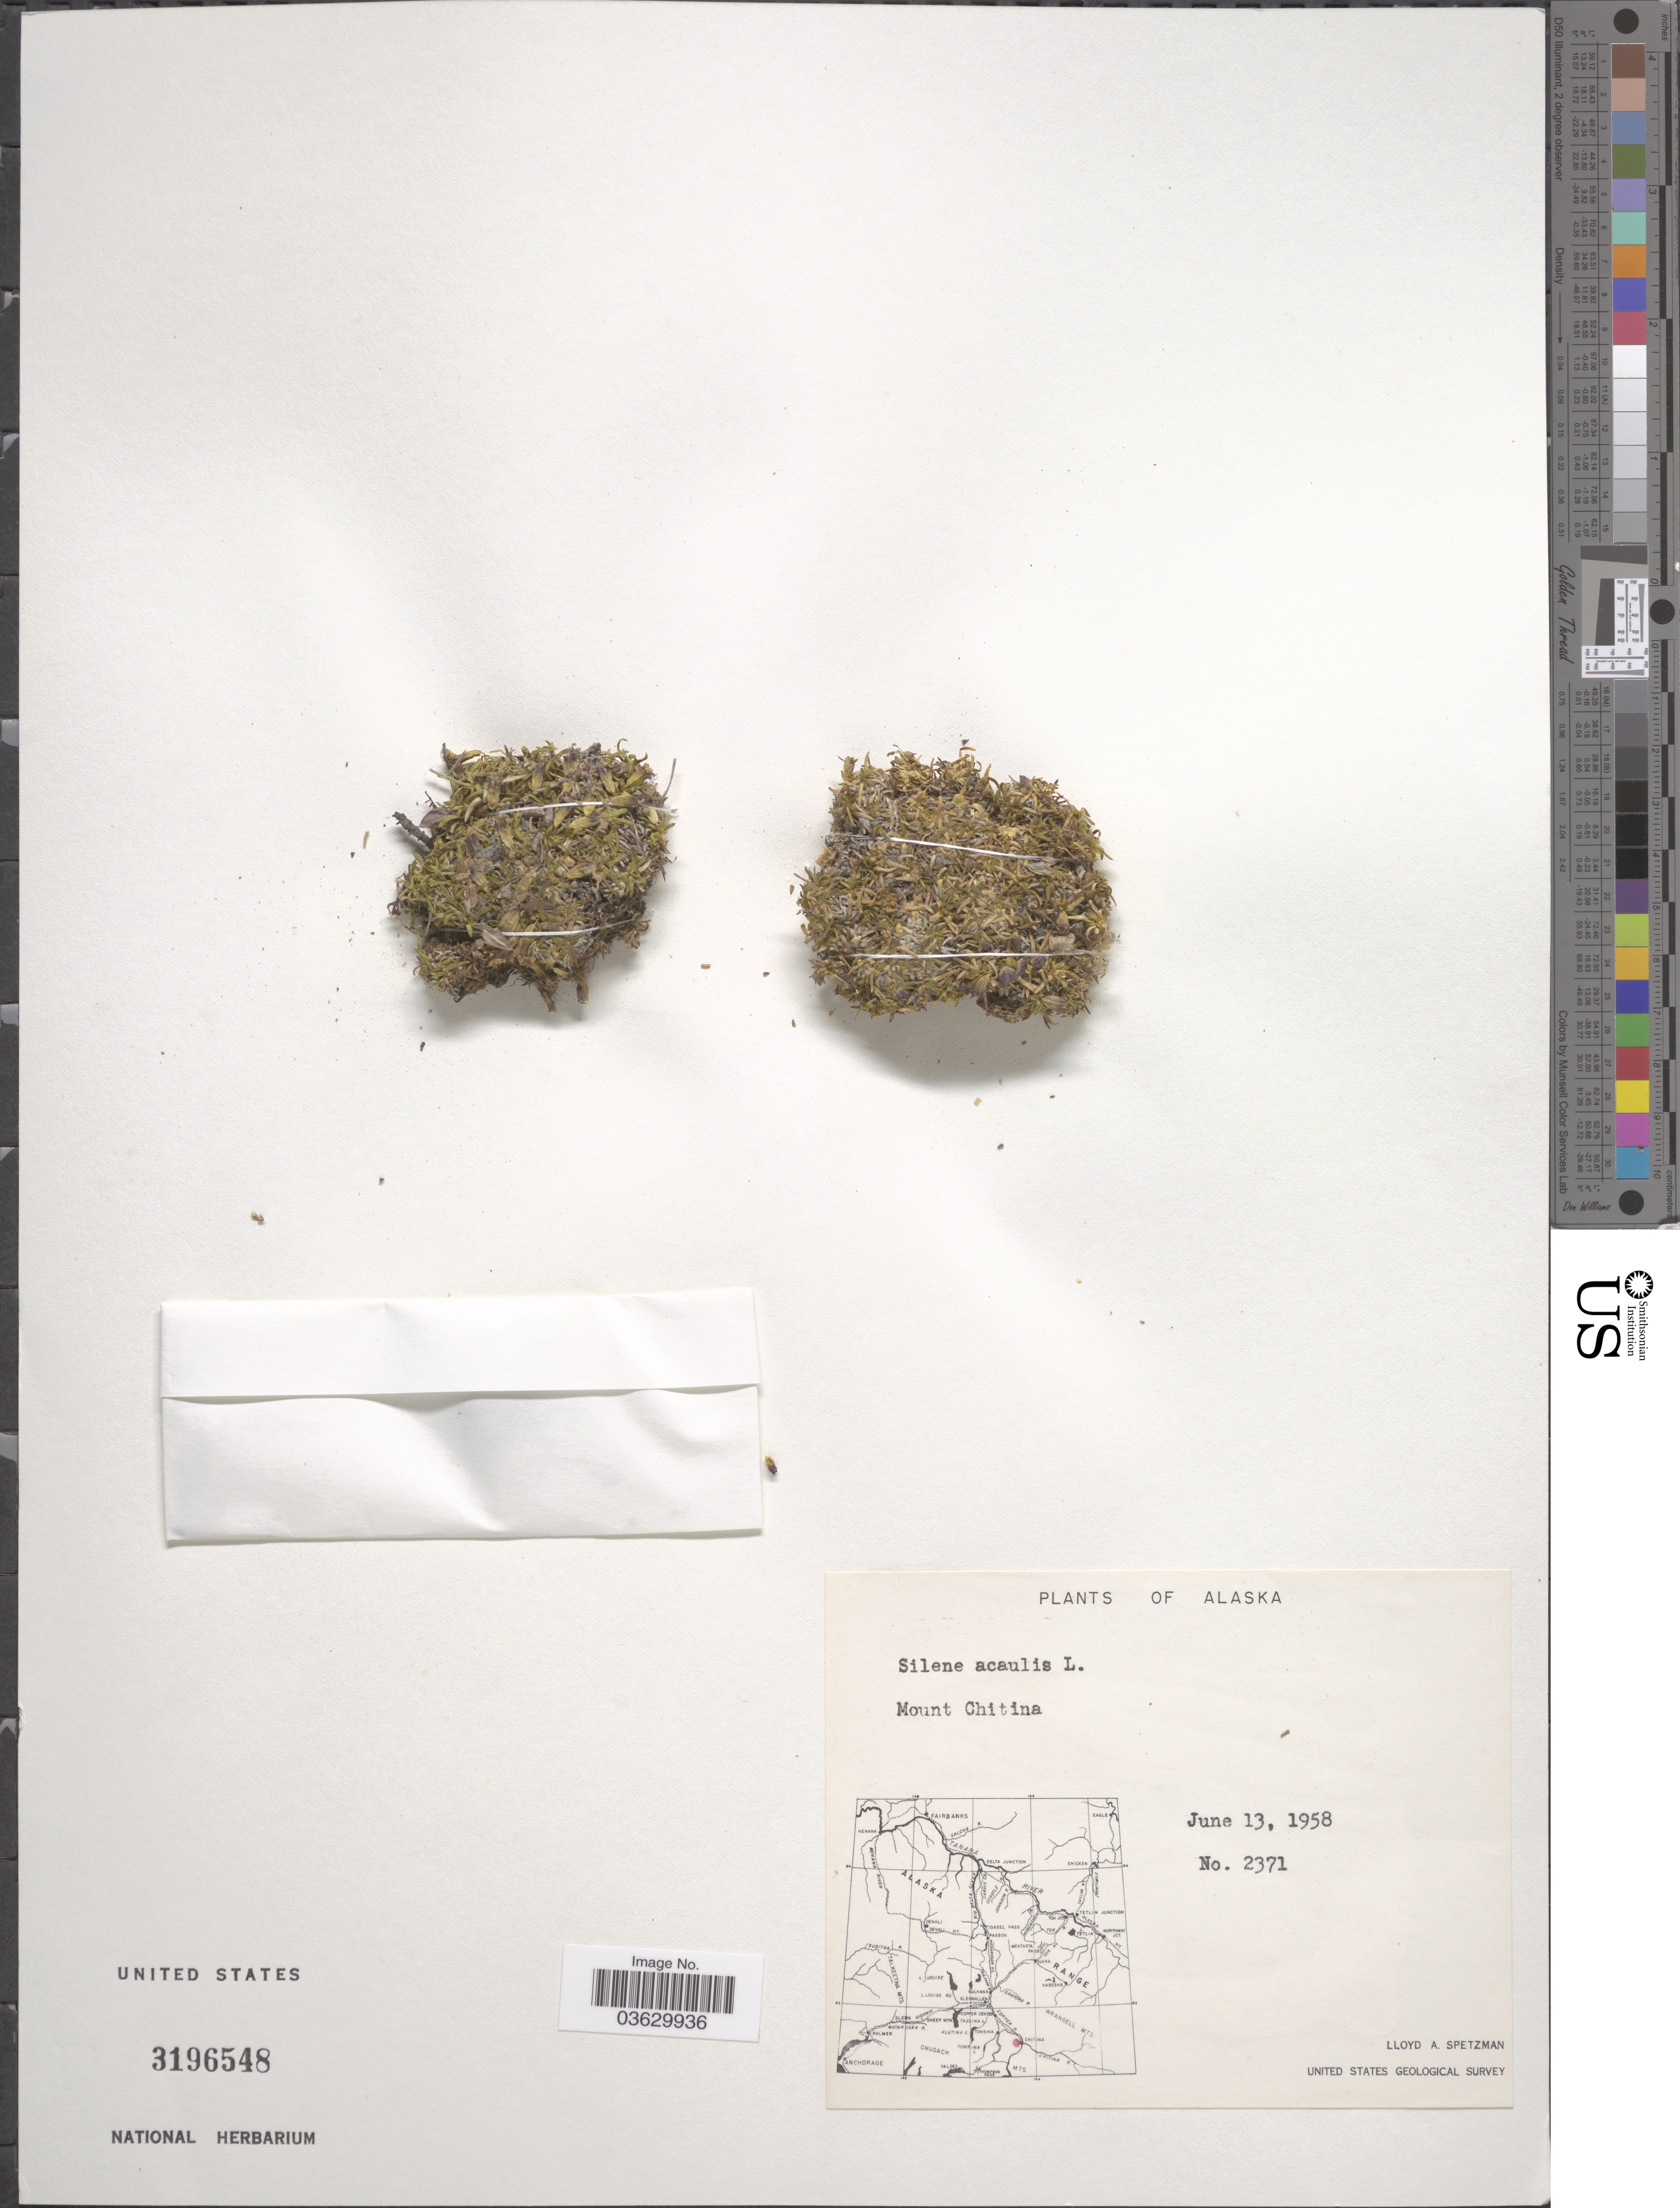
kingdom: Plantae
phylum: Tracheophyta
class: Magnoliopsida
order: Caryophyllales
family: Caryophyllaceae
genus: Silene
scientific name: Silene acaulis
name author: (L.) Jacq.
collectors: L. Spetzman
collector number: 2371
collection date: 1958-06-13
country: United States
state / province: Alaska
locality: Mount Chitina.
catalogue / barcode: US 3196548